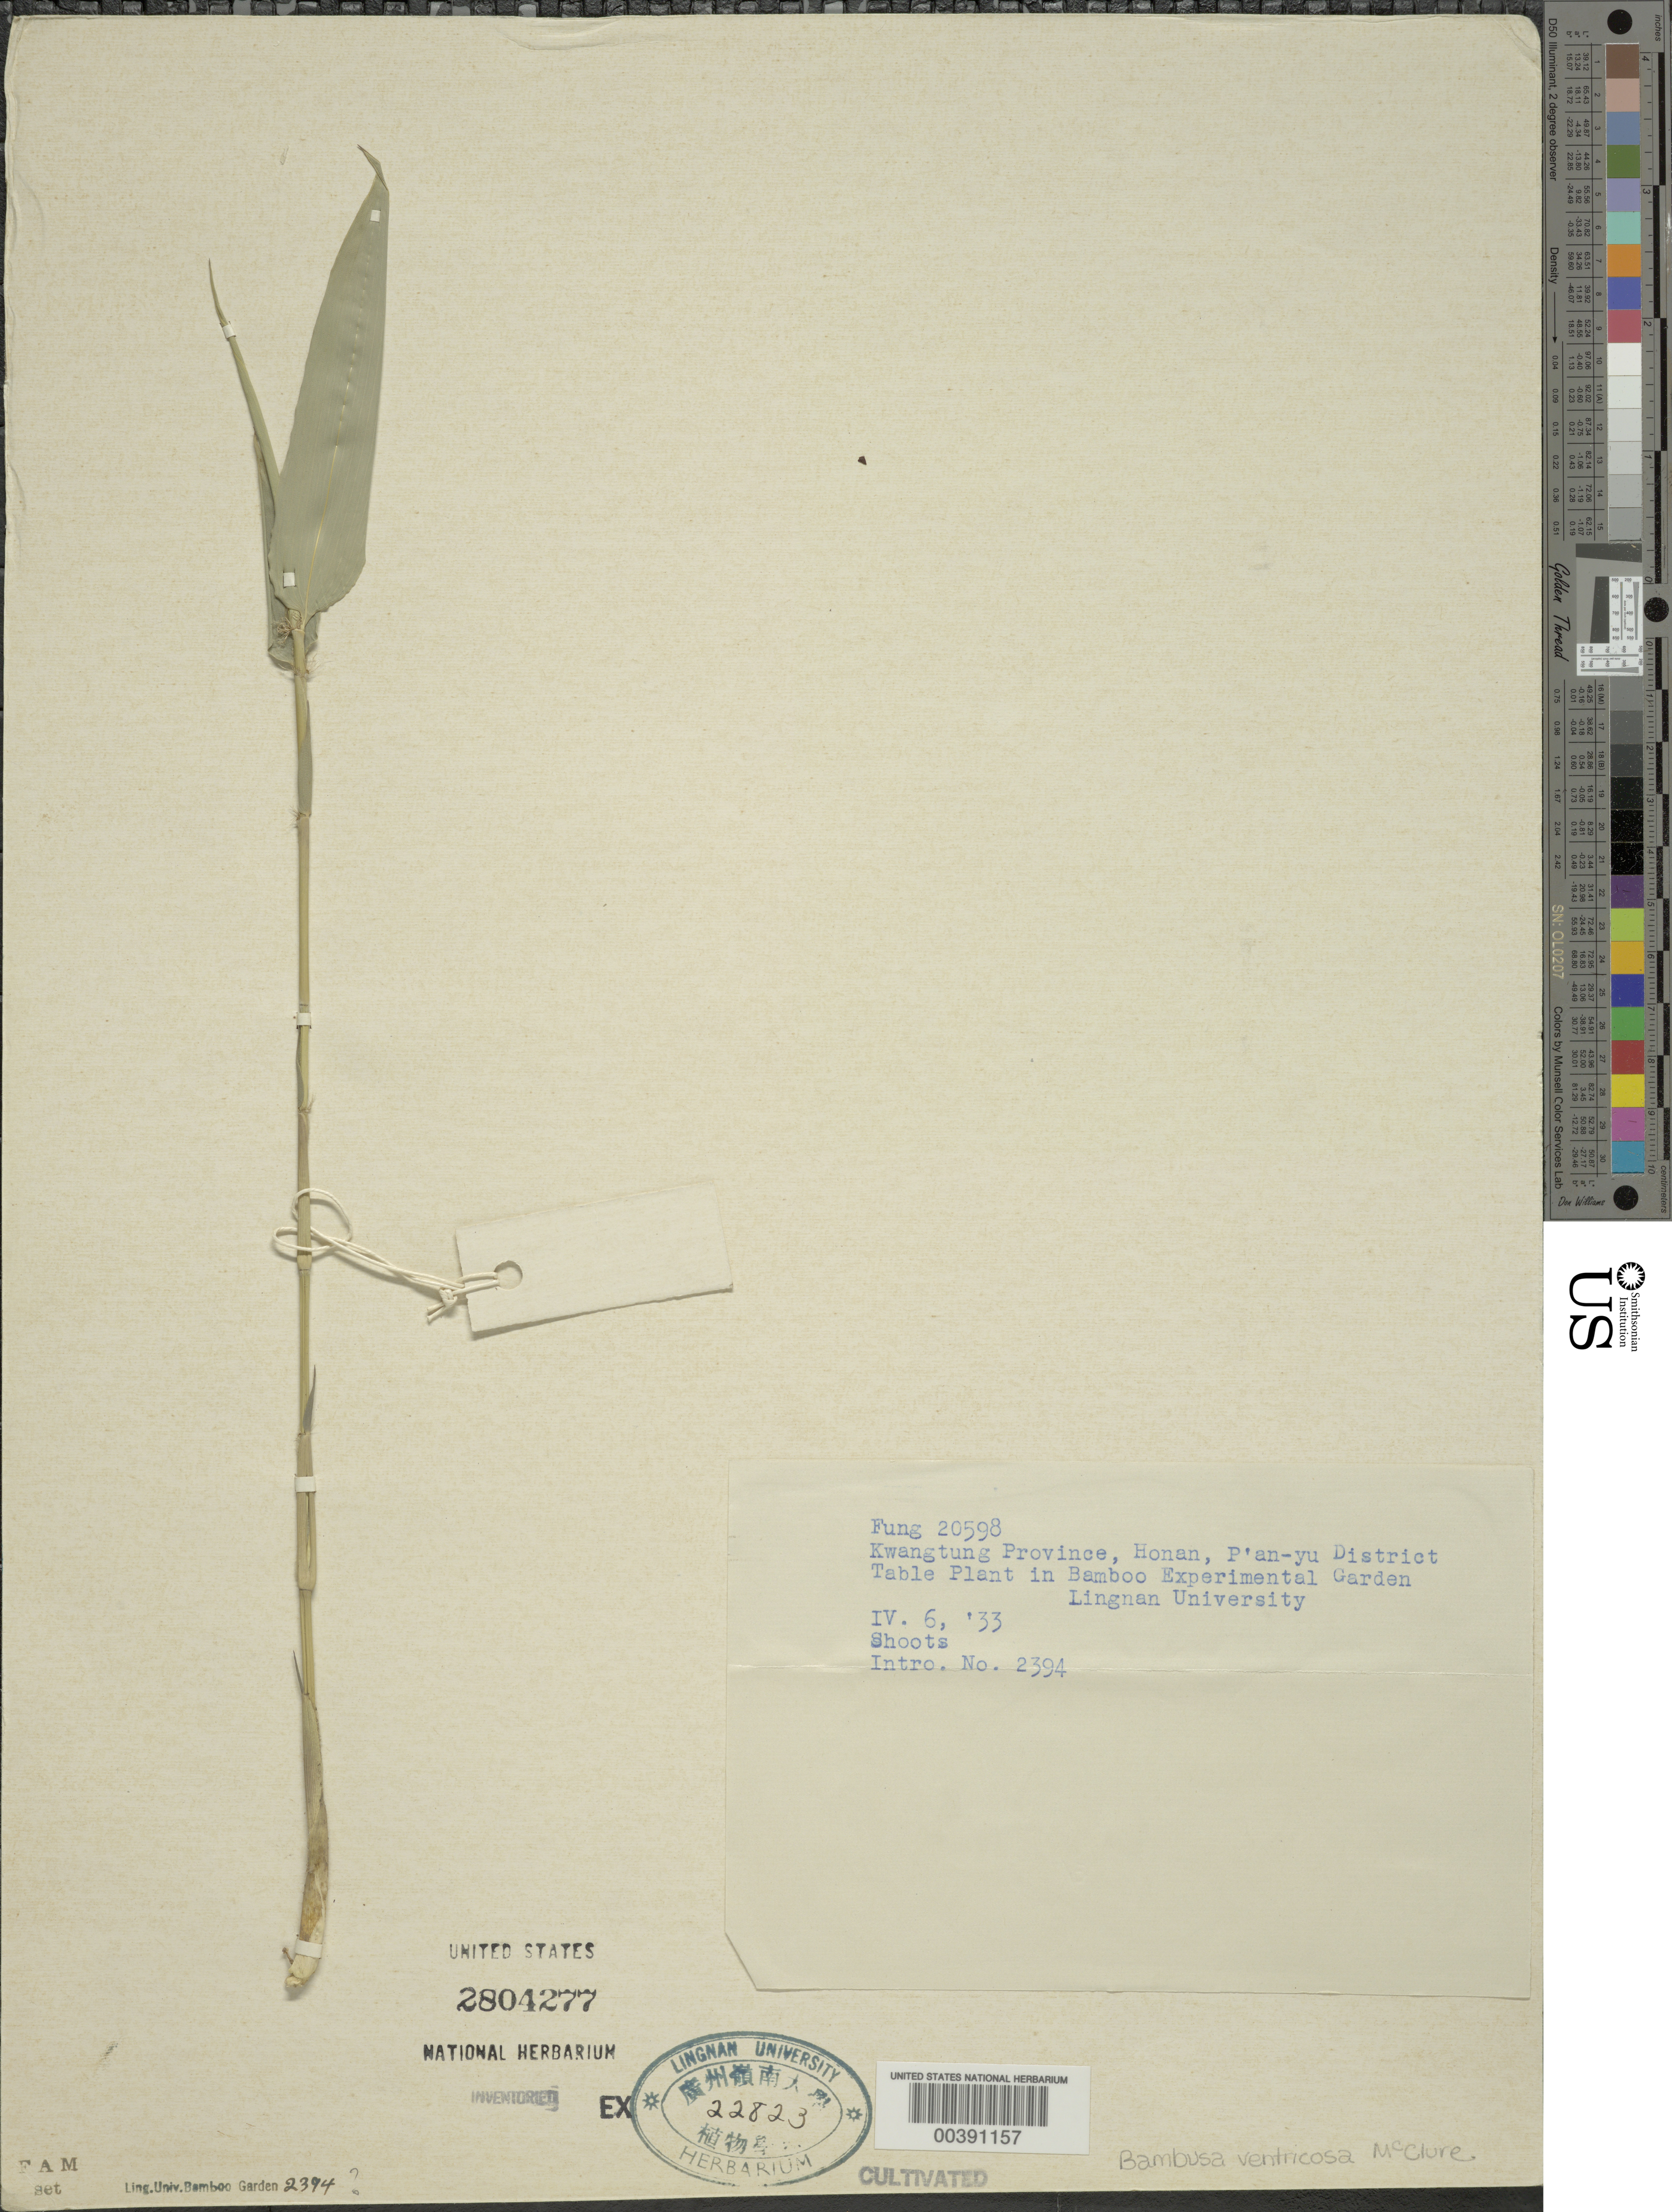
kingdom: Plantae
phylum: Tracheophyta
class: Liliopsida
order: Poales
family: Poaceae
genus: Bambusa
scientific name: Bambusa ventricosa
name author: McClure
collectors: H. L. Fung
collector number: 20598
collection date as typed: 06 Apr 1933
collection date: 1933-04-06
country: China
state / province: Guangdong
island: Honam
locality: Lingnan univ. bg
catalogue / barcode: US 2804277